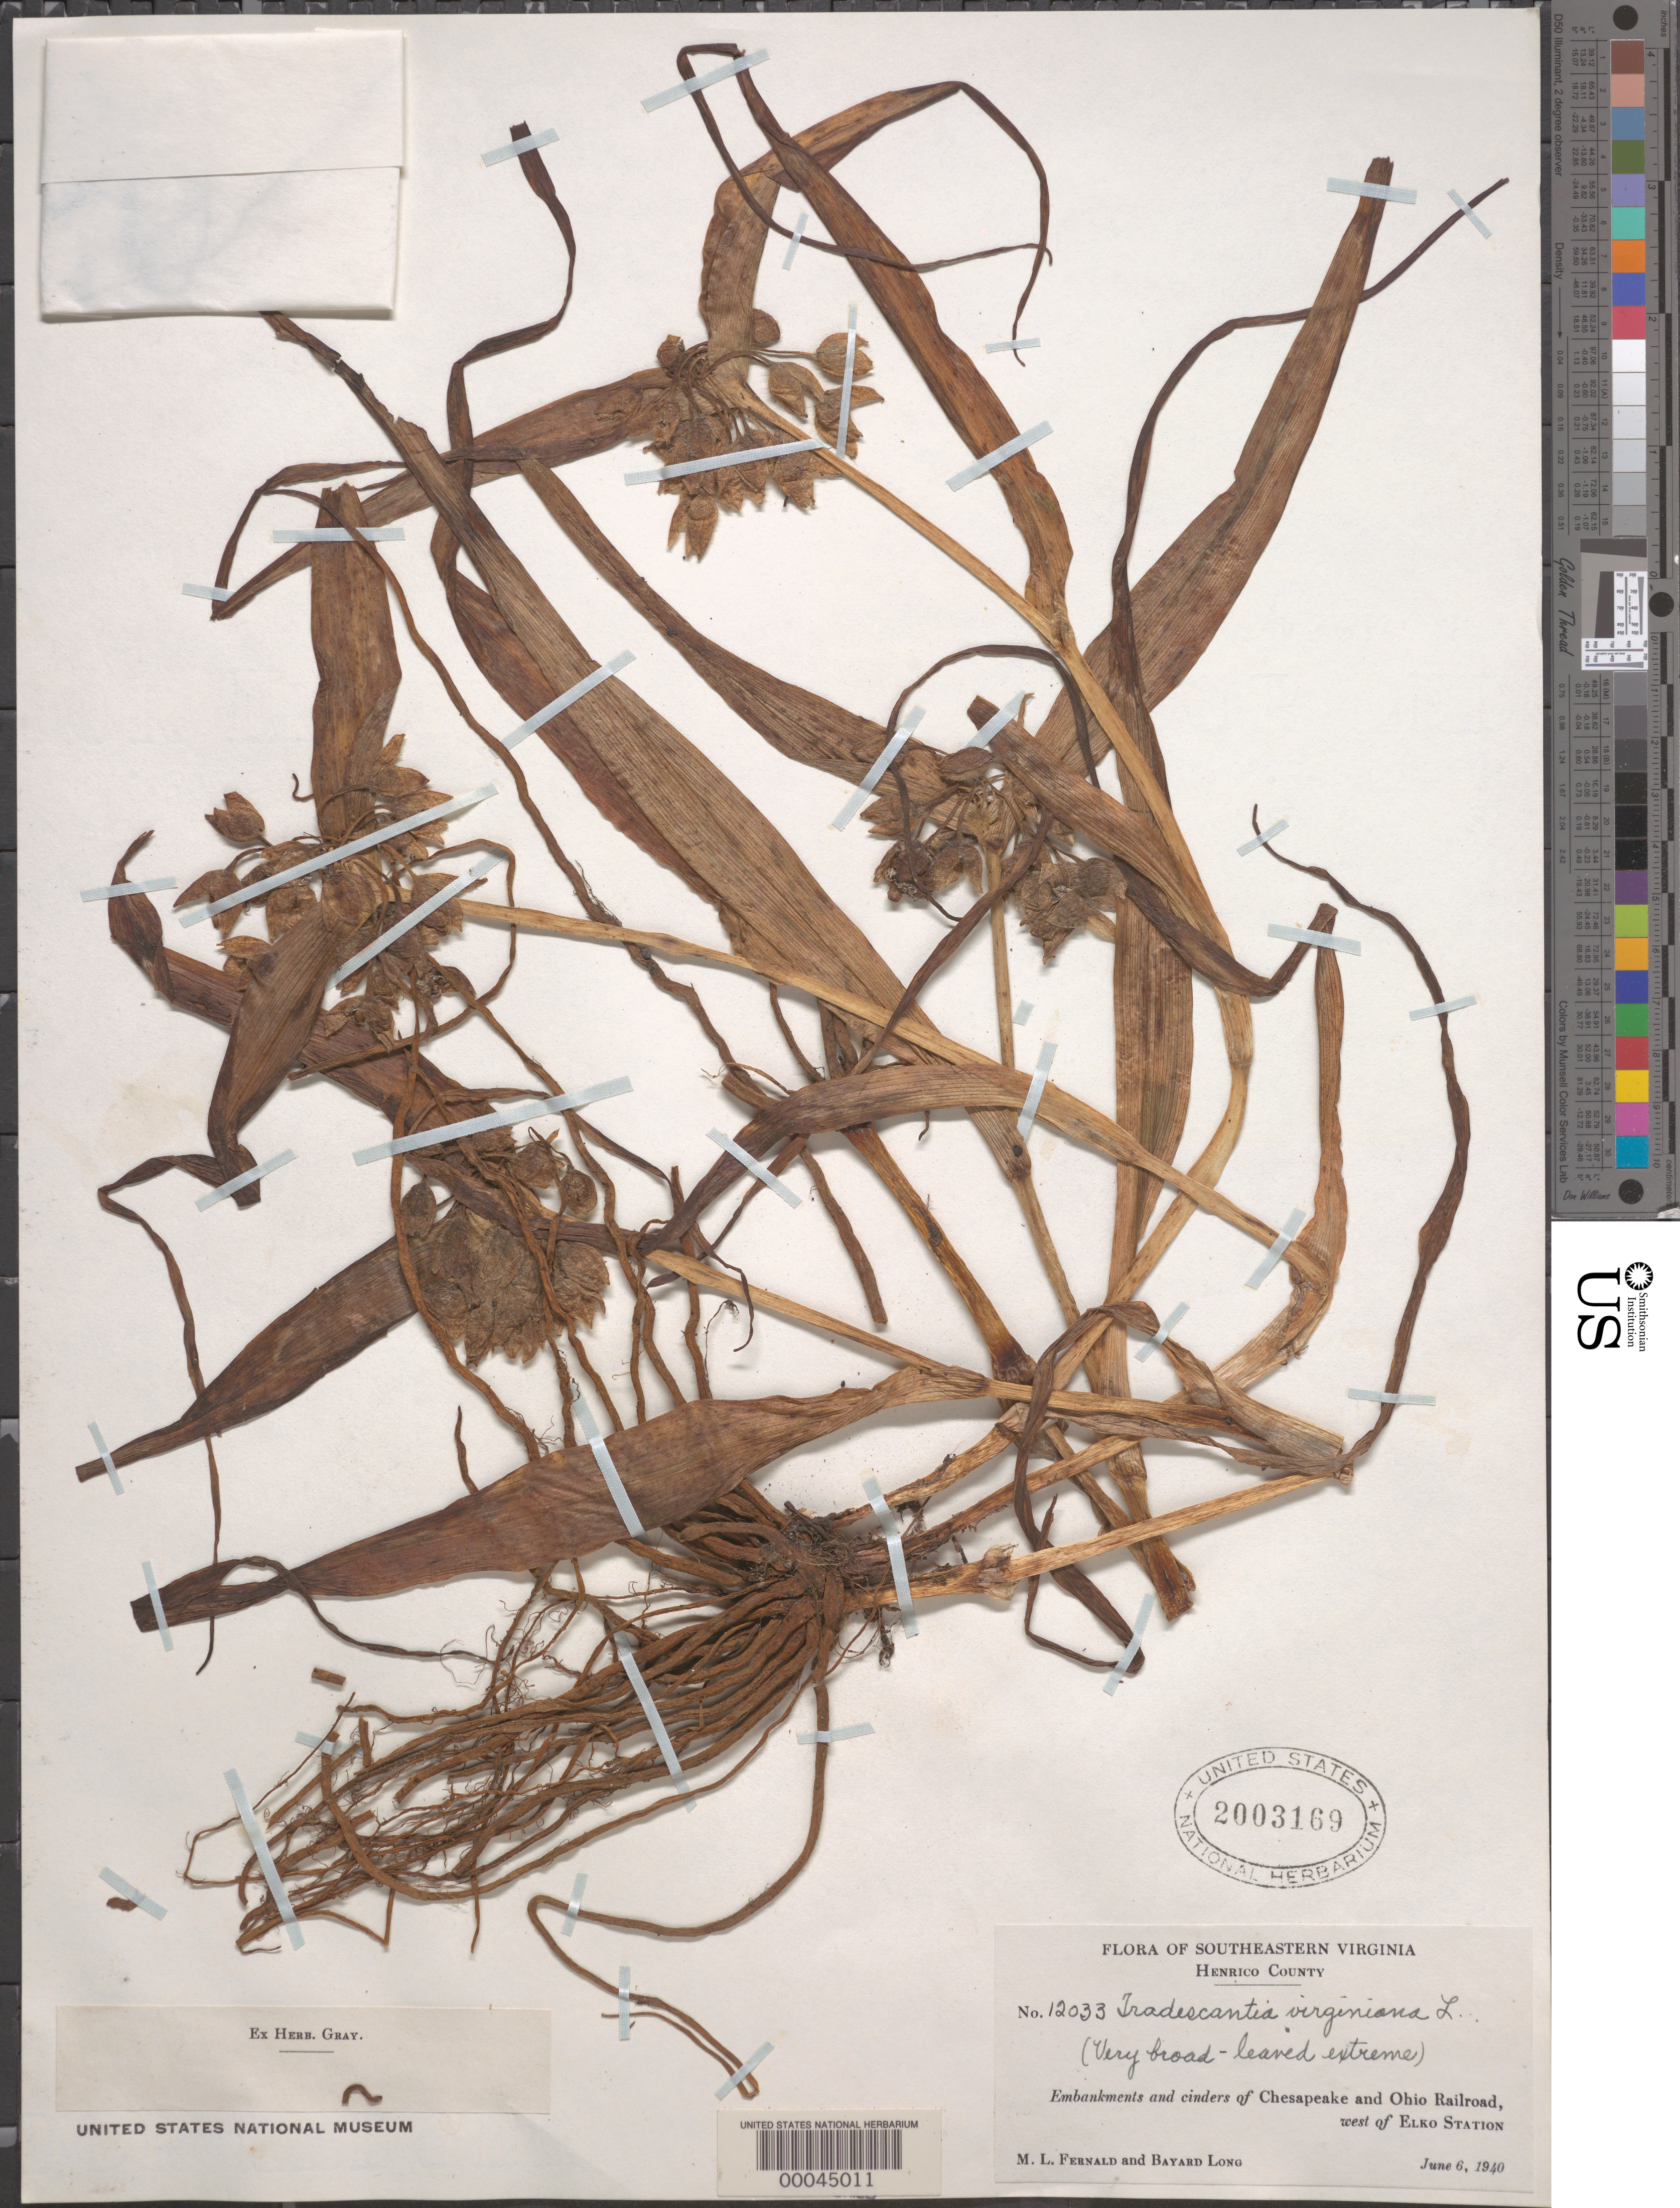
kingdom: Plantae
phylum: Tracheophyta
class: Liliopsida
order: Commelinales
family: Commelinaceae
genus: Tradescantia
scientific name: Tradescantia virginiana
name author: L.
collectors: M. L. Fernald & B. H. Long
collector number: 12033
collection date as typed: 06 Jun 1940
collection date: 1940-06-06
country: United States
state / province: Virginia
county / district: Henrico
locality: W of elko station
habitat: Cindered railroad embankment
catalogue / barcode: US 2003169